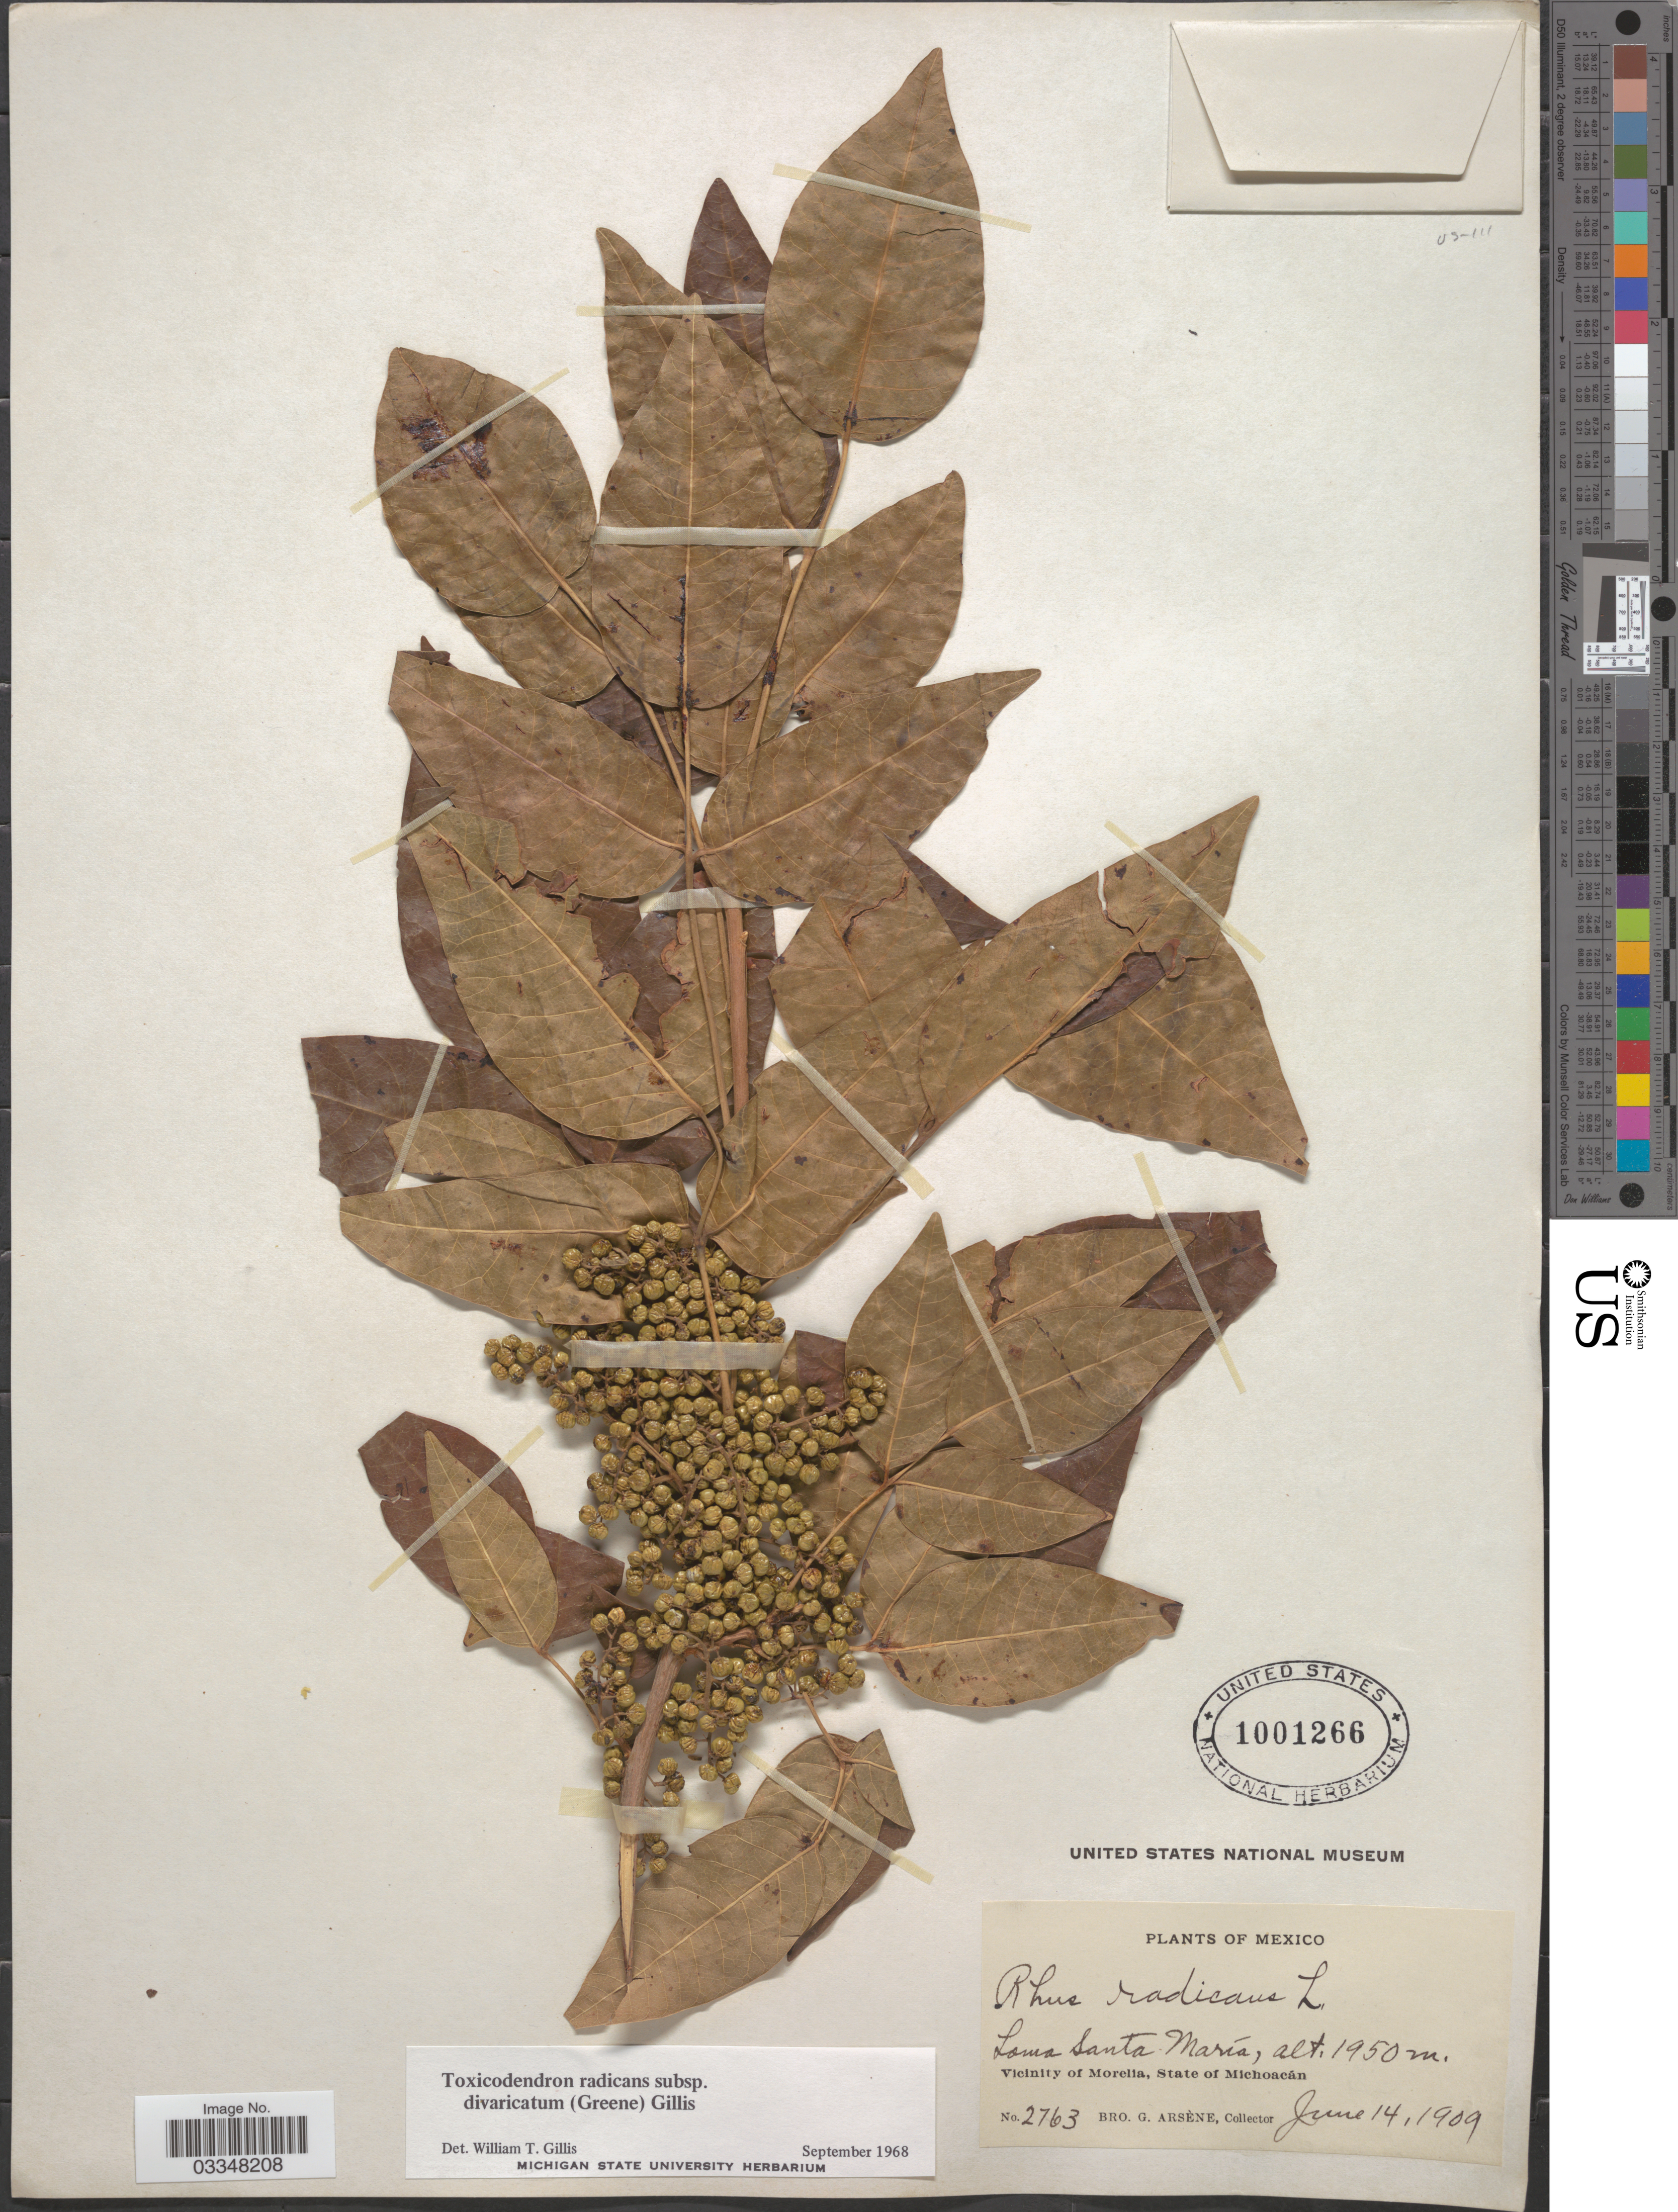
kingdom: Plantae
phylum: Tracheophyta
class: Magnoliopsida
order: Sapindales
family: Anacardiaceae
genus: Toxicodendron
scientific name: Toxicodendron radicans subsp. divaricatum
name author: (Greene) Gillis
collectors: Bro. G. Arsène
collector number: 2763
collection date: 1909-06-14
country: Mexico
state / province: Michoacán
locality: Loma Santa María. Vicinity of Morelia.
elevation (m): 1950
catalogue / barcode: US 1001266